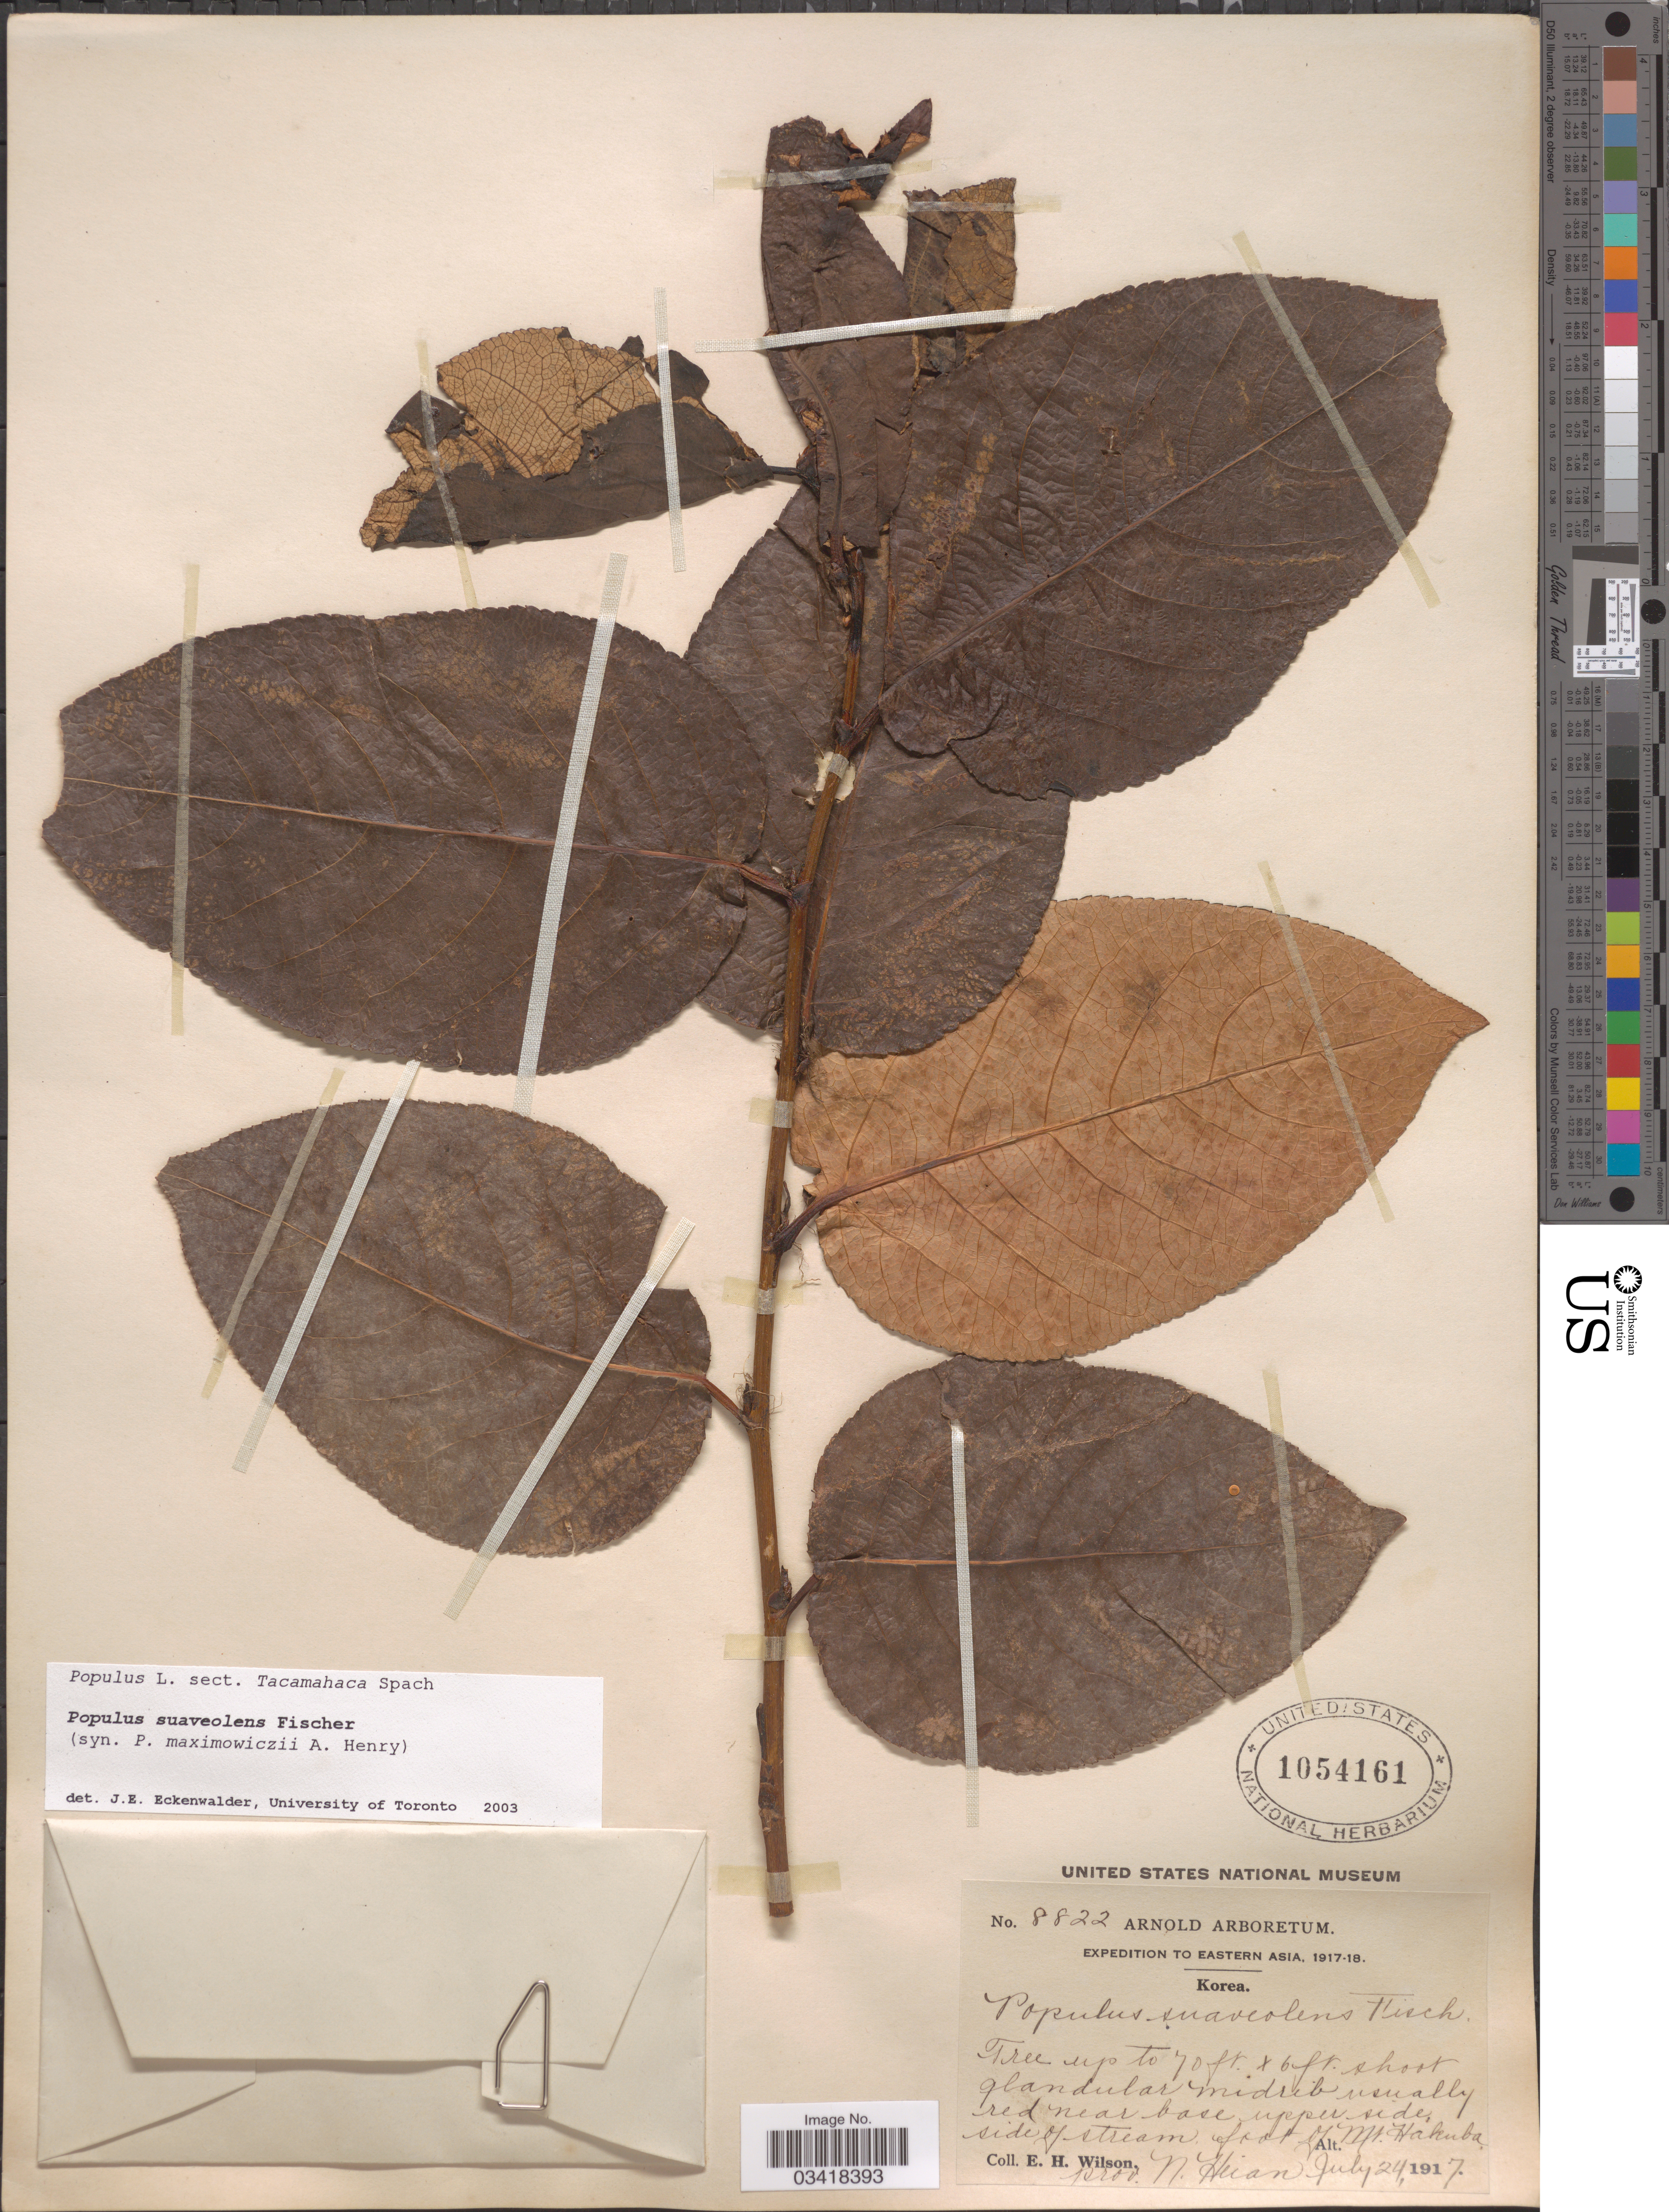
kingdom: Plantae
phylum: Tracheophyta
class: Magnoliopsida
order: Malpighiales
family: Salicaceae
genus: Populus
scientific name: Populus suaveolens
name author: Fisch.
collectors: E. Wilson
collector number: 8822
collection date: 1917-07-24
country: North Korea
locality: Eastern Asia. Near base upper side, side of stream foot of Mt. Hakuba. prov. N. Heian.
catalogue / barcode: US 1054161